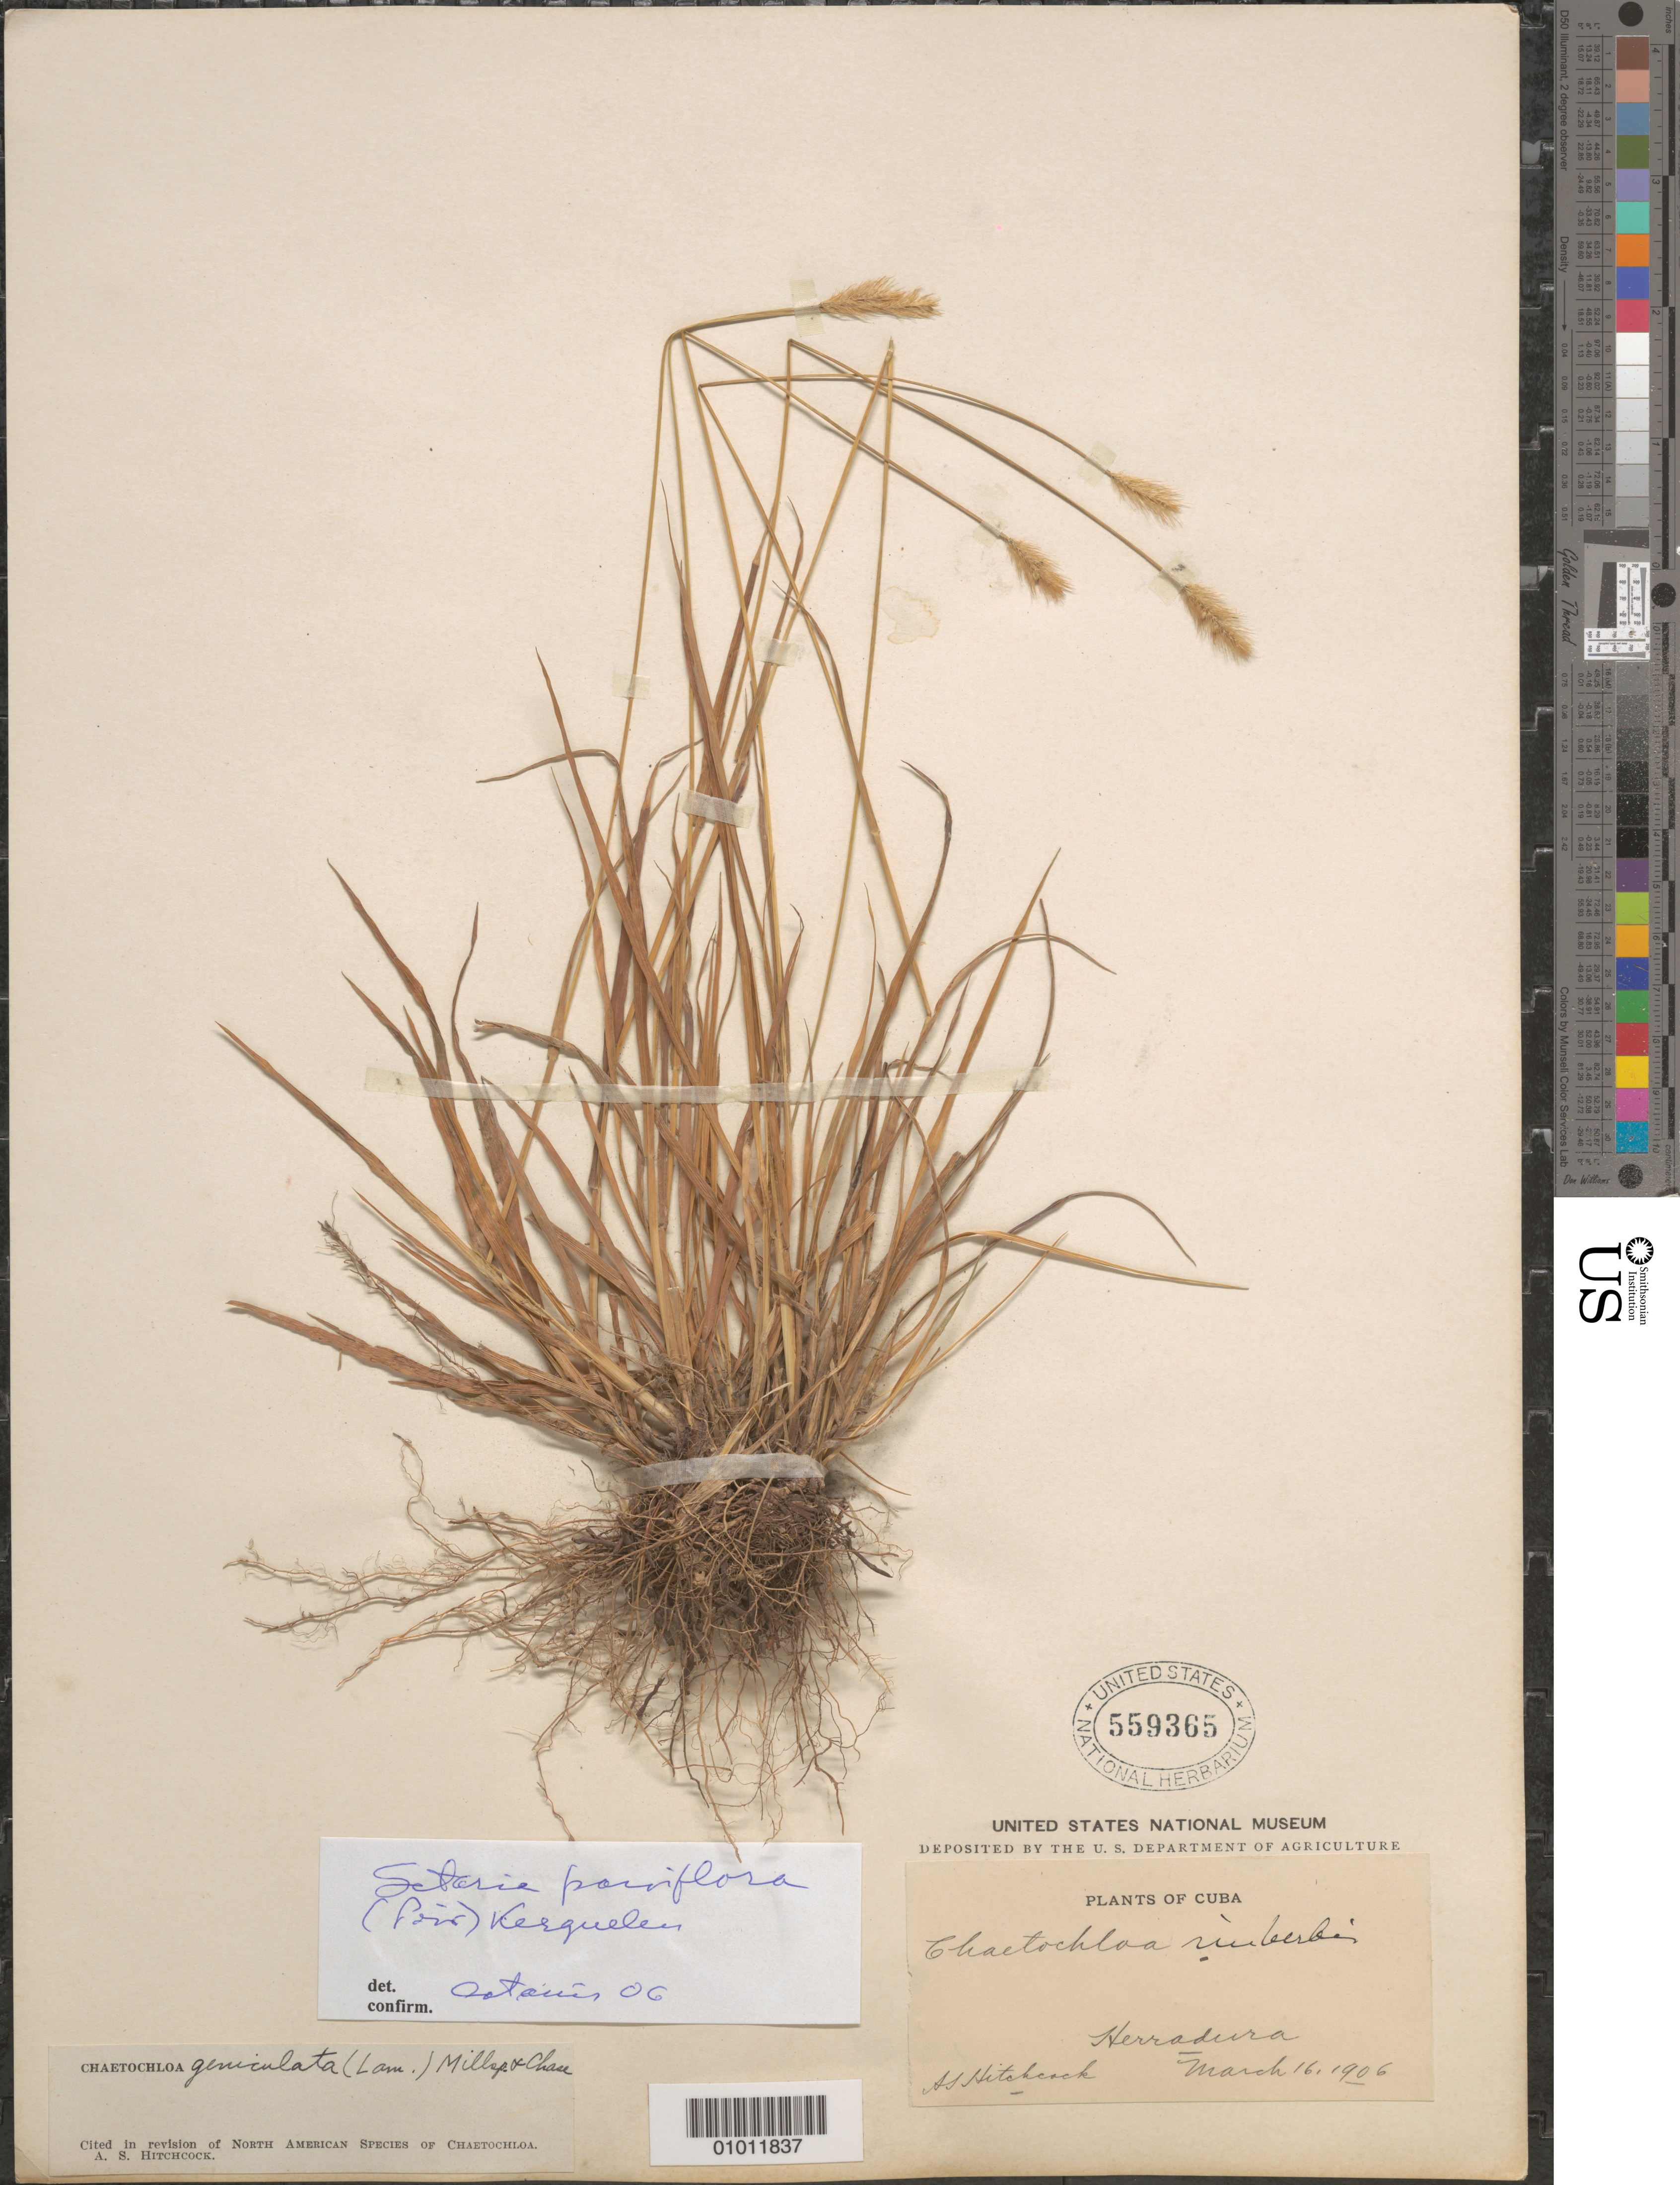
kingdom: Plantae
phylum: Tracheophyta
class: Liliopsida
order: Poales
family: Poaceae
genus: Setaria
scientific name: Setaria parviflora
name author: (Poir.) Kerguélen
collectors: A. S. Hitchcock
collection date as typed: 16 Mar 1906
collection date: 1906-03-16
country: Cuba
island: Cuba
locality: Herradura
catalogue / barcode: US 559365